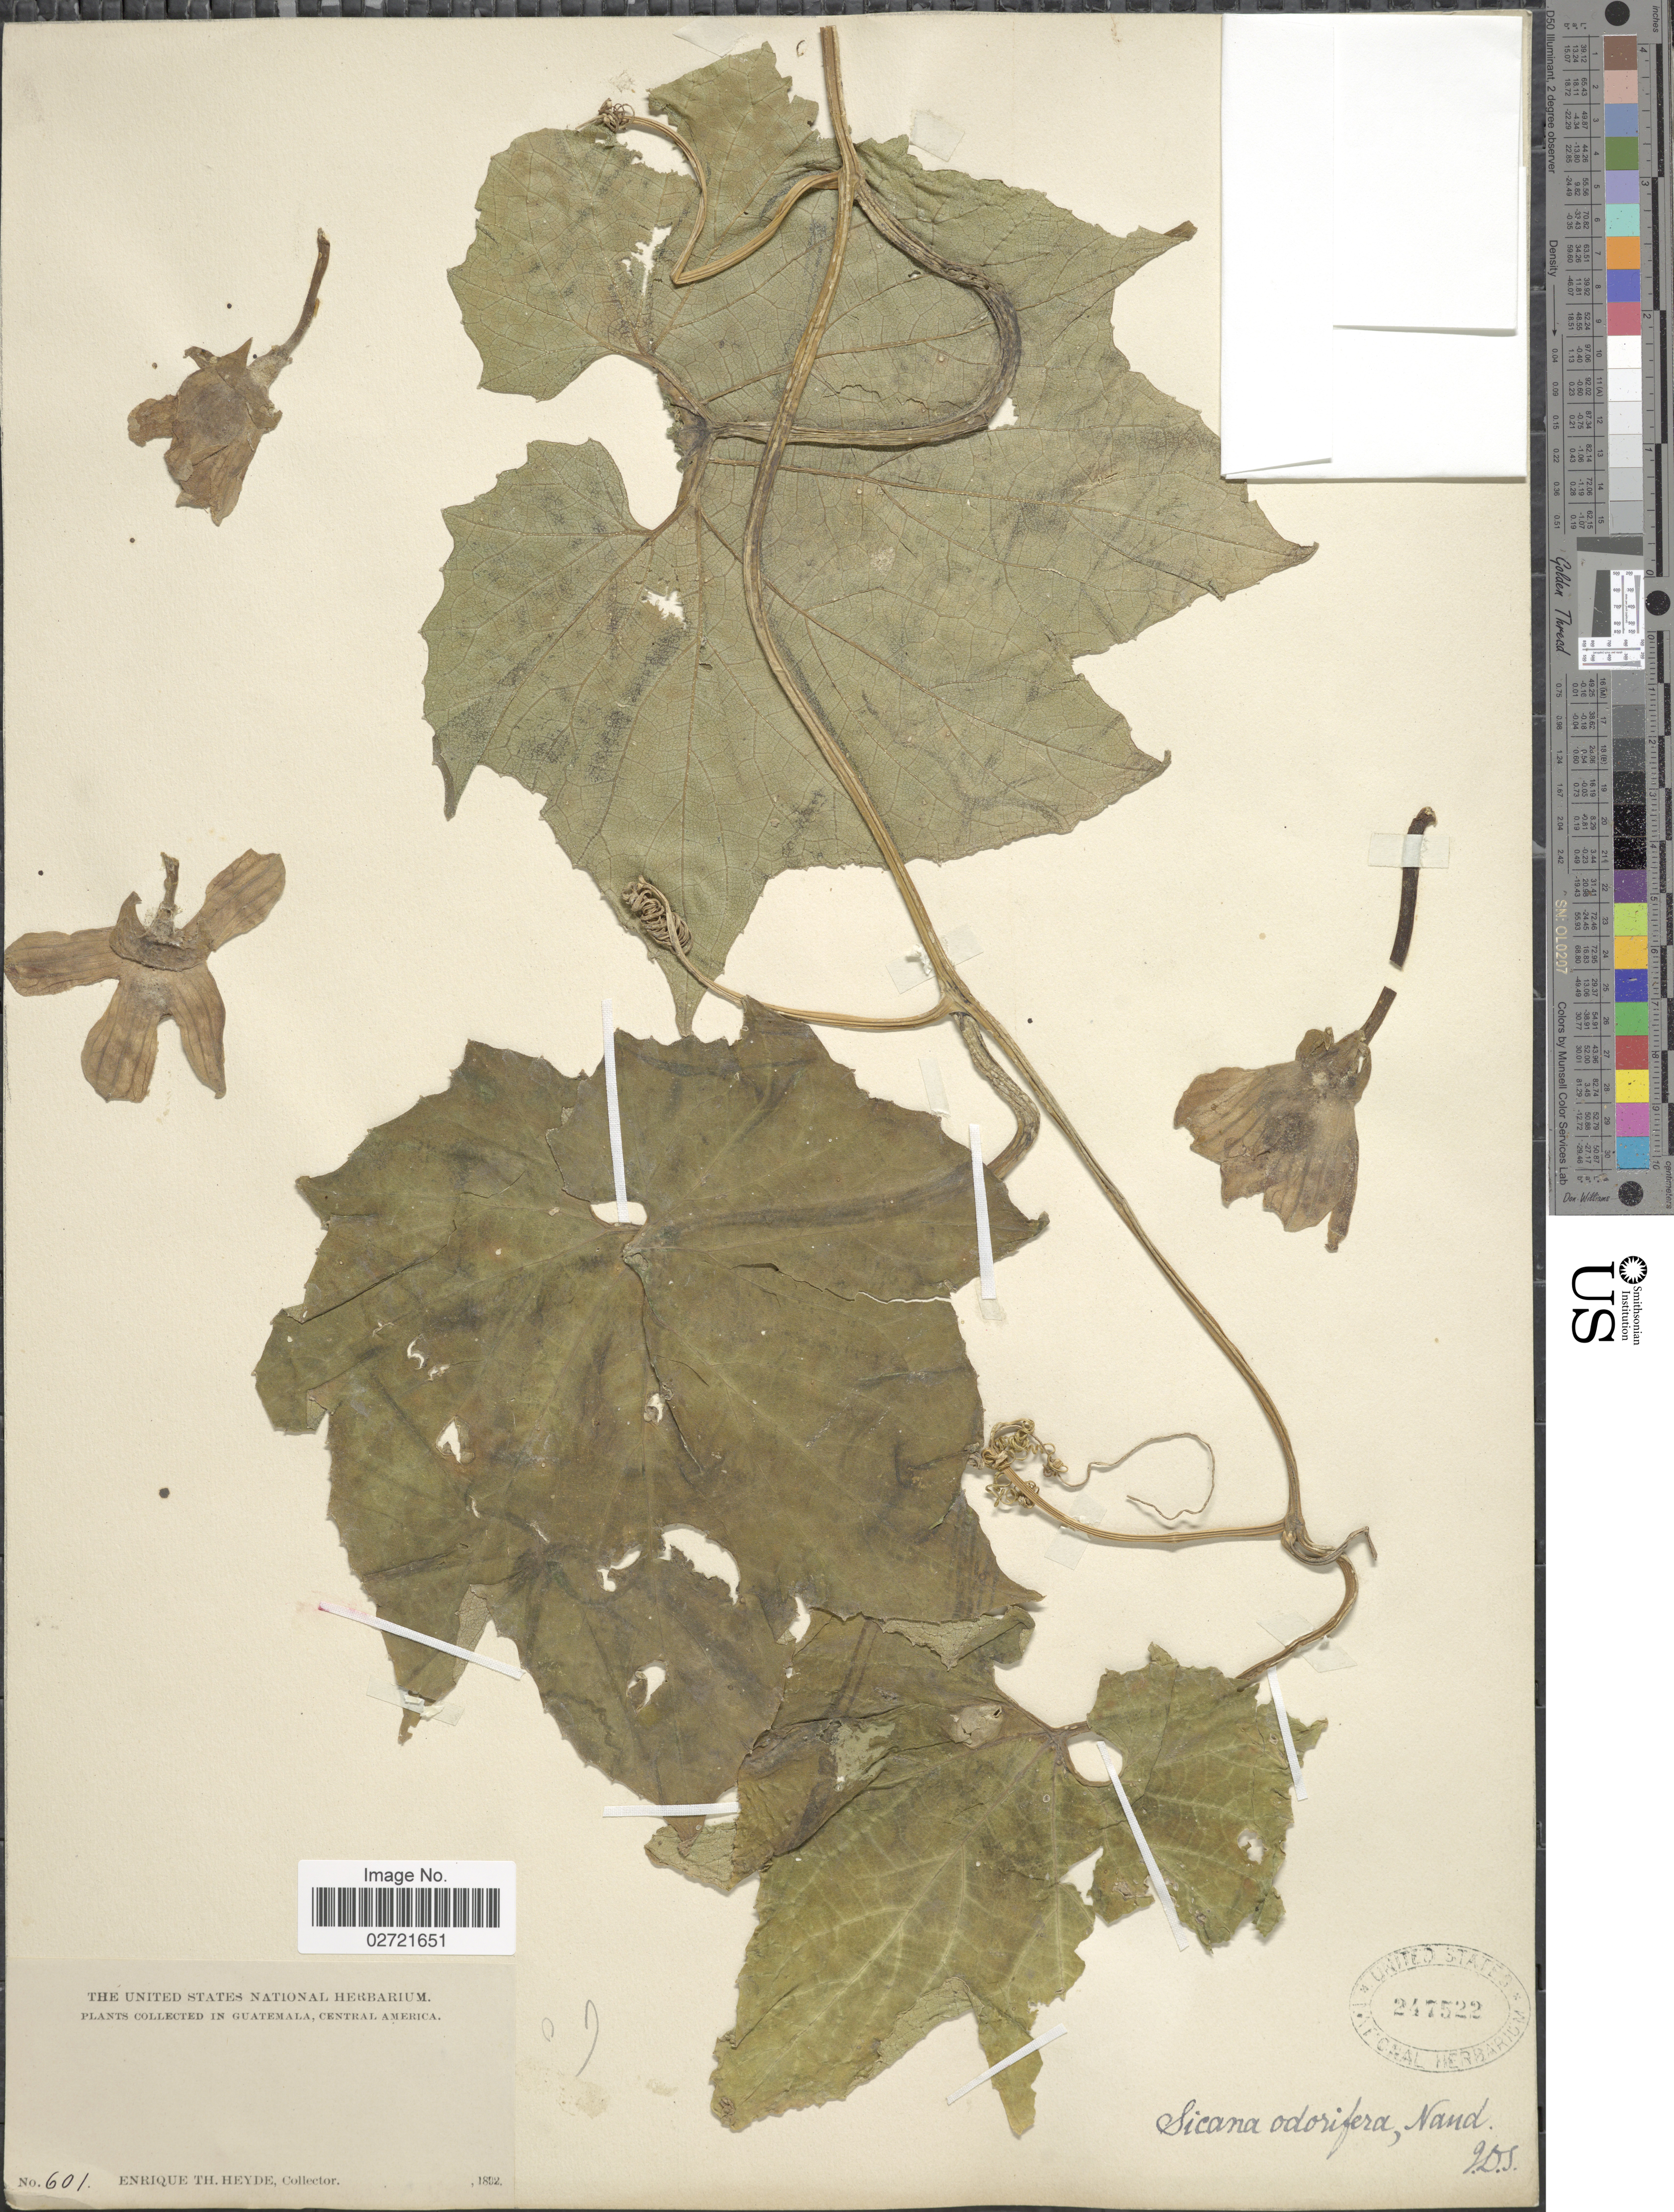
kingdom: Plantae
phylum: Tracheophyta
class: Magnoliopsida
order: Cucurbitales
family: Cucurbitaceae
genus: Sicana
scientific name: Sicana odorifera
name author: (Vell.) Naudin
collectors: E. T. Heyde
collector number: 601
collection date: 1892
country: Guatemala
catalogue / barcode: US 247522